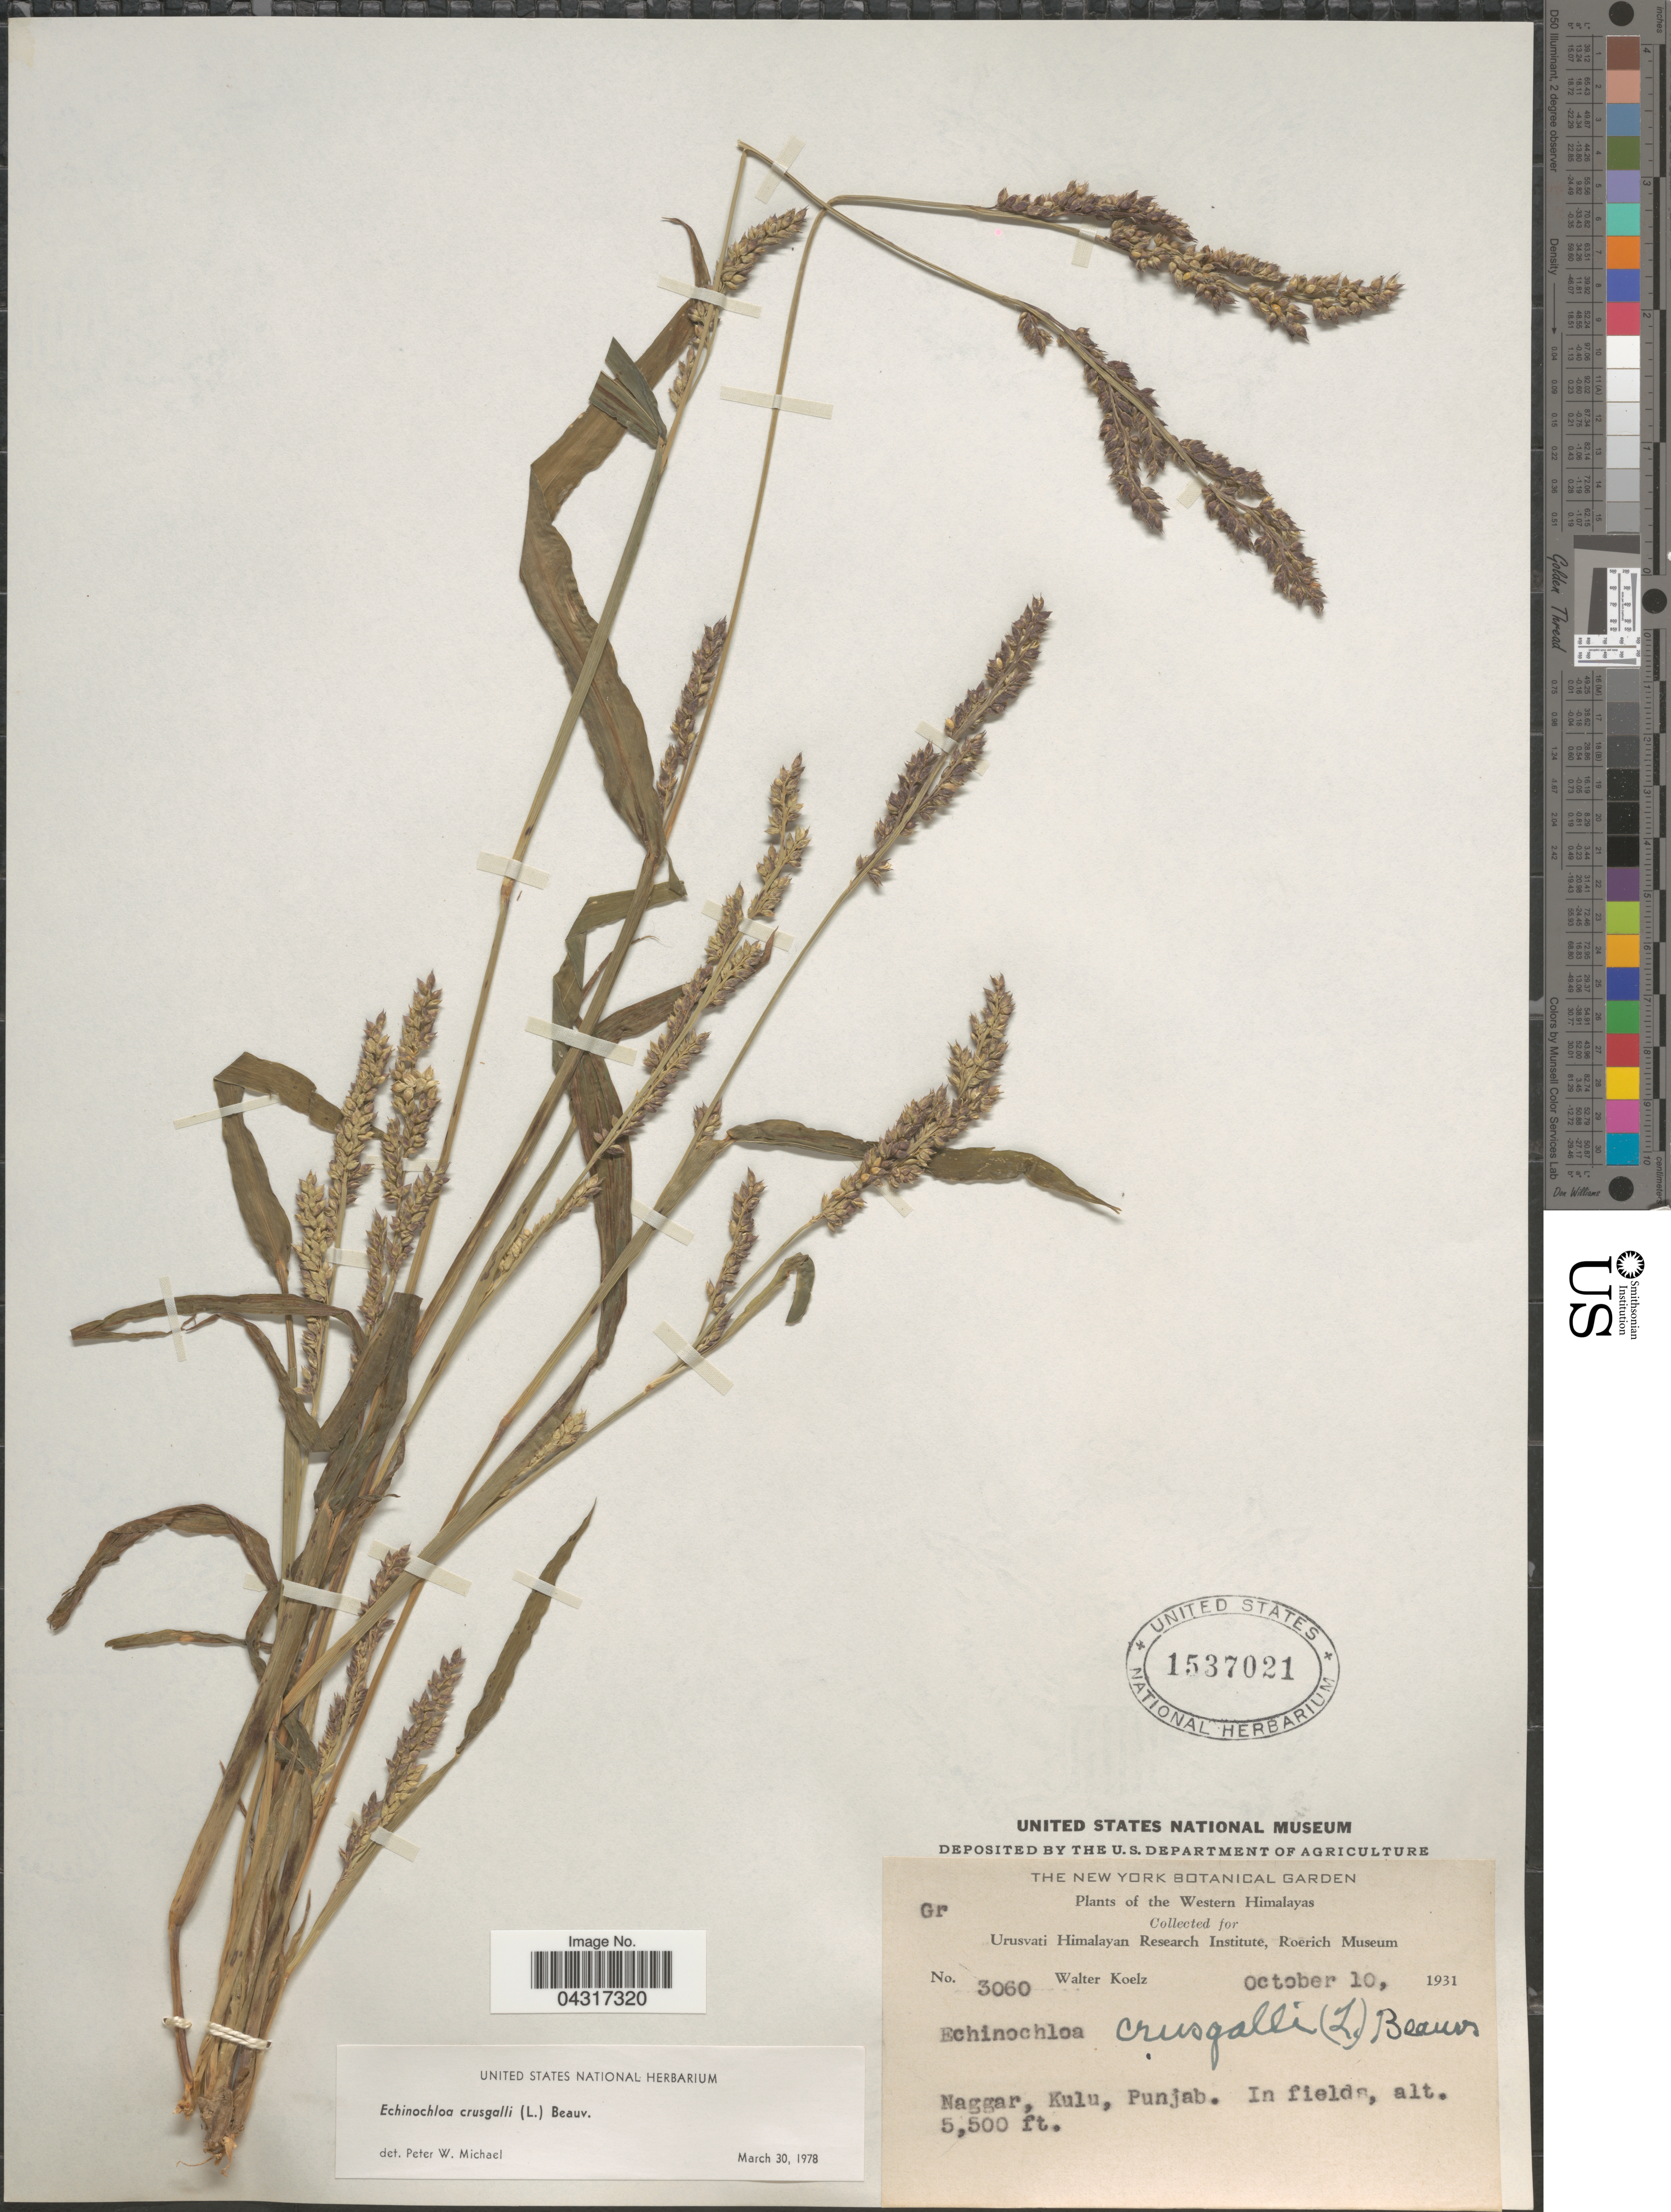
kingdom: Plantae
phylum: Tracheophyta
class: Liliopsida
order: Poales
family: Poaceae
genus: Echinochloa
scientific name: Echinochloa crus-galli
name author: (L.) P. Beauv.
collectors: W. N. Koelz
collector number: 3060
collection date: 1931-10-10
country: India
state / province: Punjab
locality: Western Himalayas. Naggar, Kulu, Punjab. In fields.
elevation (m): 1676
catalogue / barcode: US 1537021